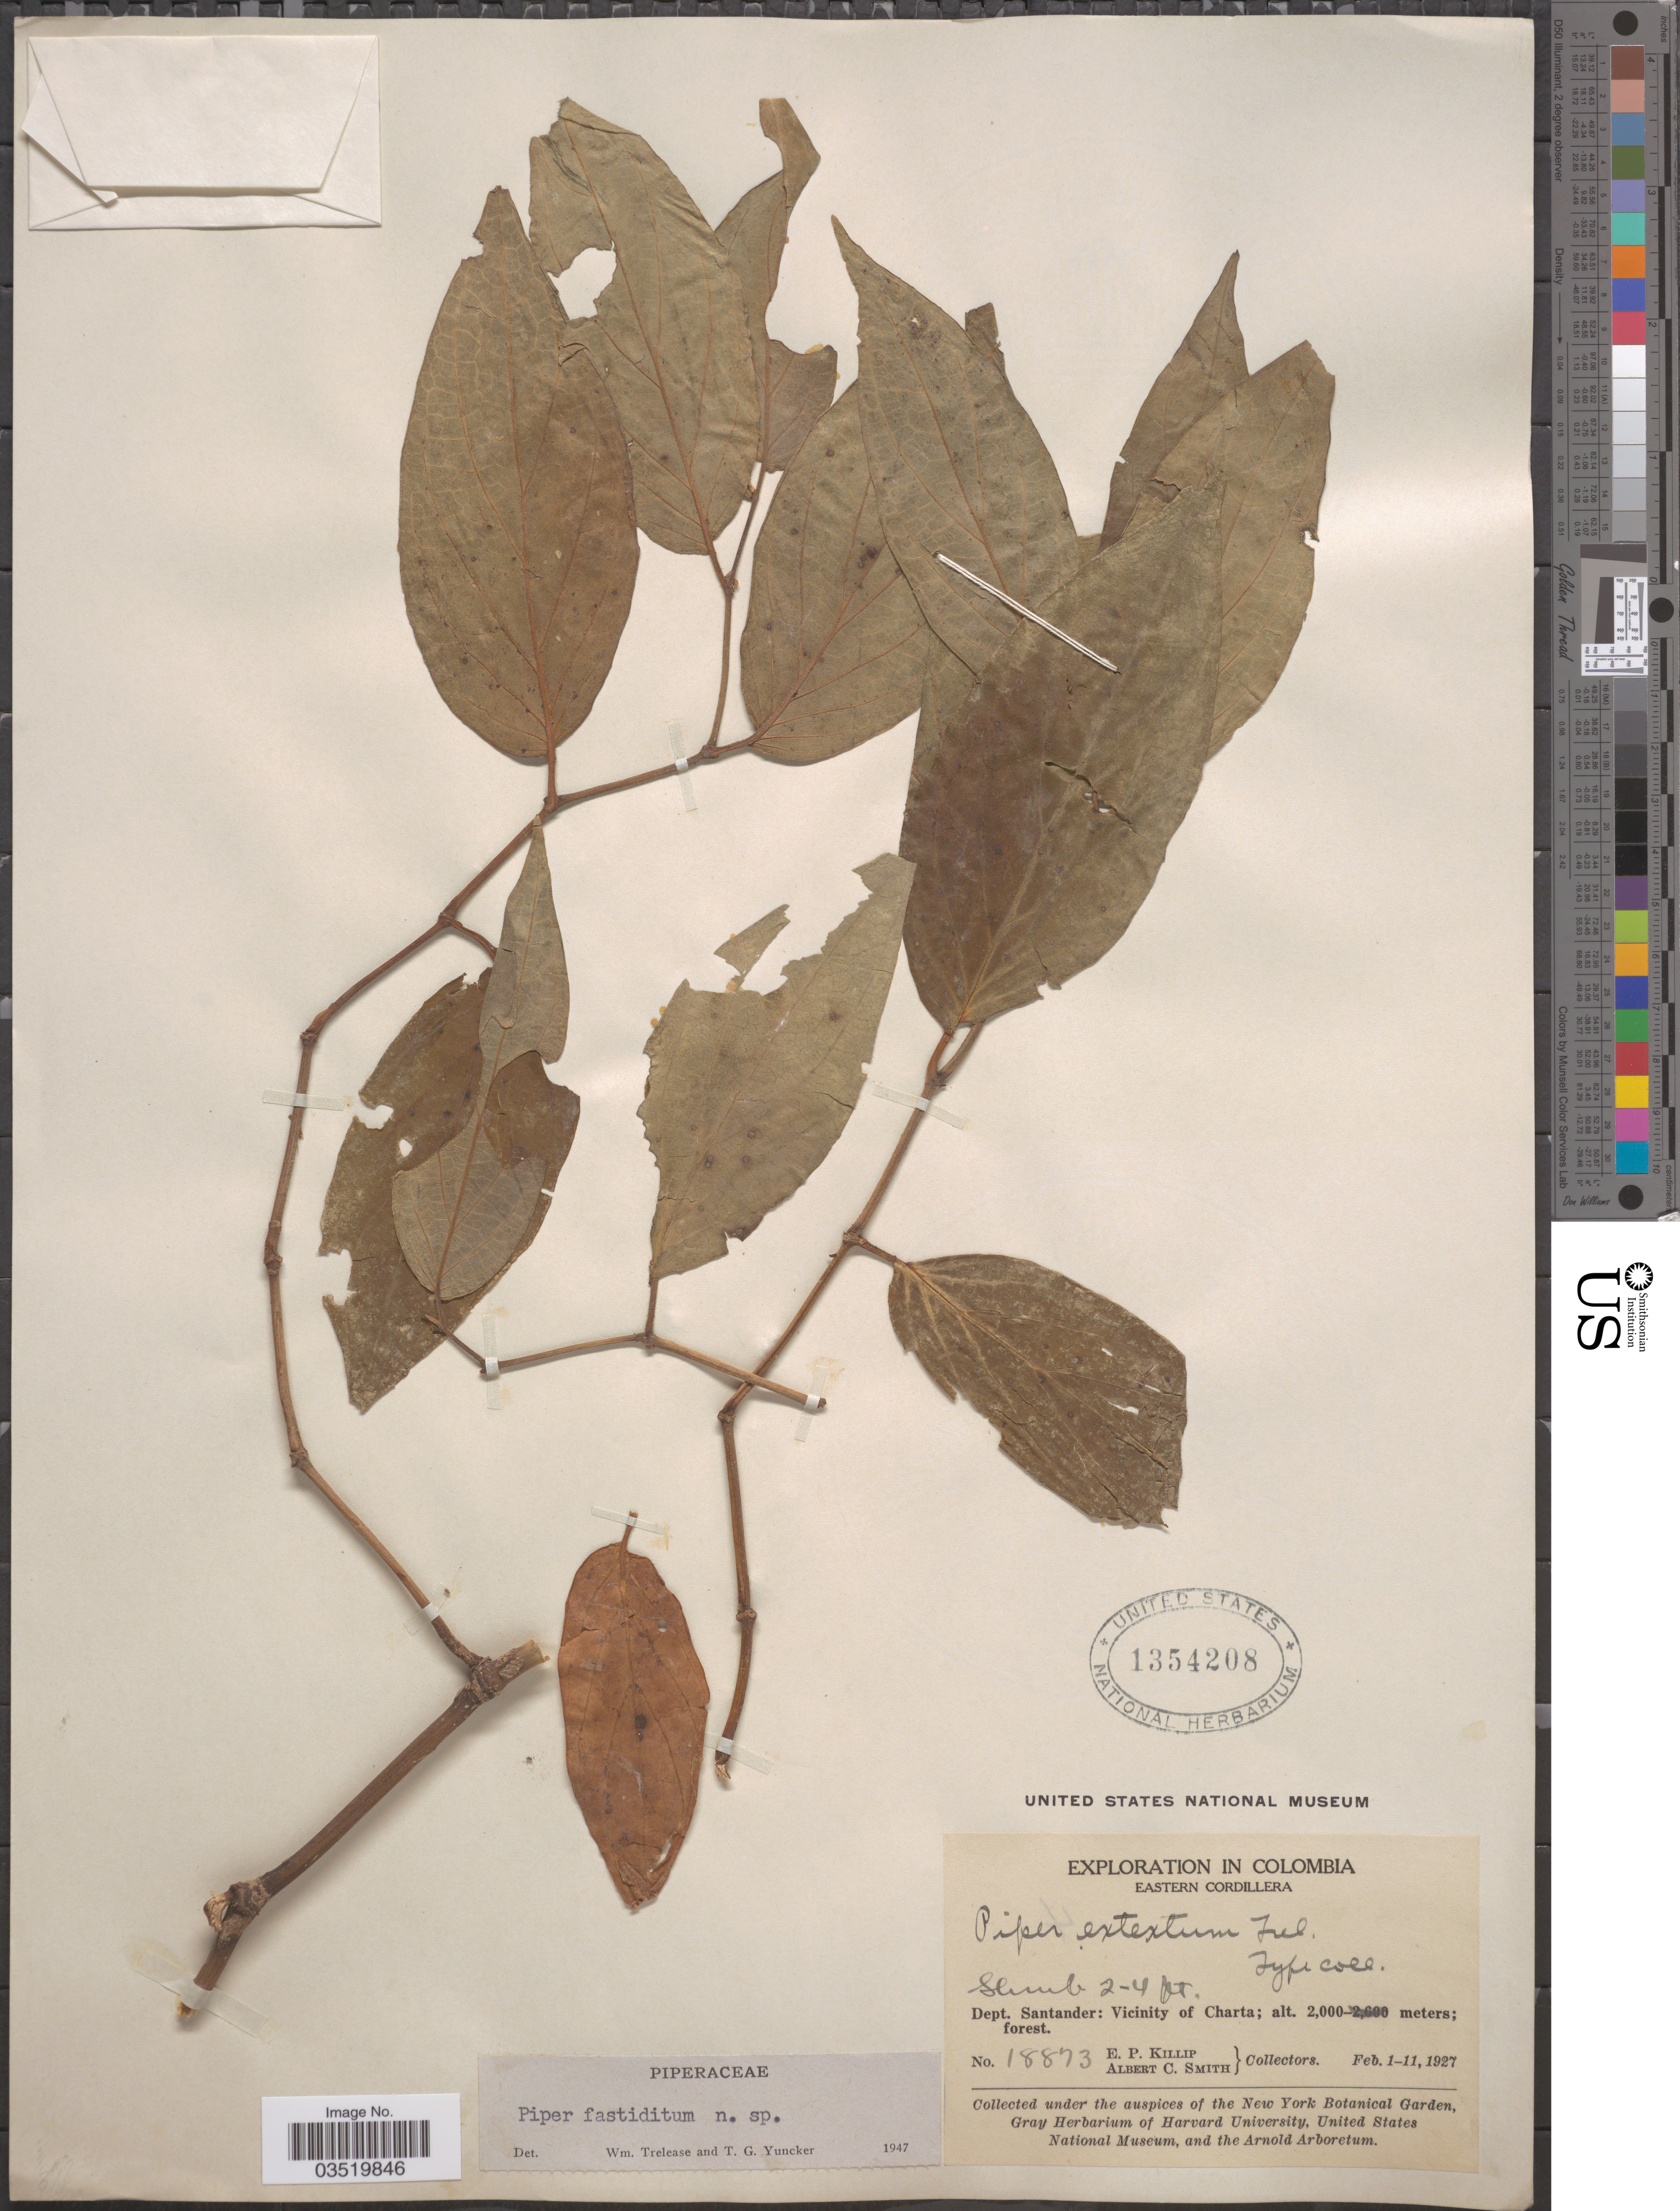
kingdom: Plantae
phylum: Tracheophyta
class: Magnoliopsida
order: Piperales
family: Piperaceae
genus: Piper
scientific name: Piper fastiditum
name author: Trel. & Yunck.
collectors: E. P. Killip & A. C. Smith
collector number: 18873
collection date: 1927-02-01/1927-02-11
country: Colombia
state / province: Santander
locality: Eastern Cordillera. Dept. Santander: Vicinity of Charta.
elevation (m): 2000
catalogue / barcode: US 1354208